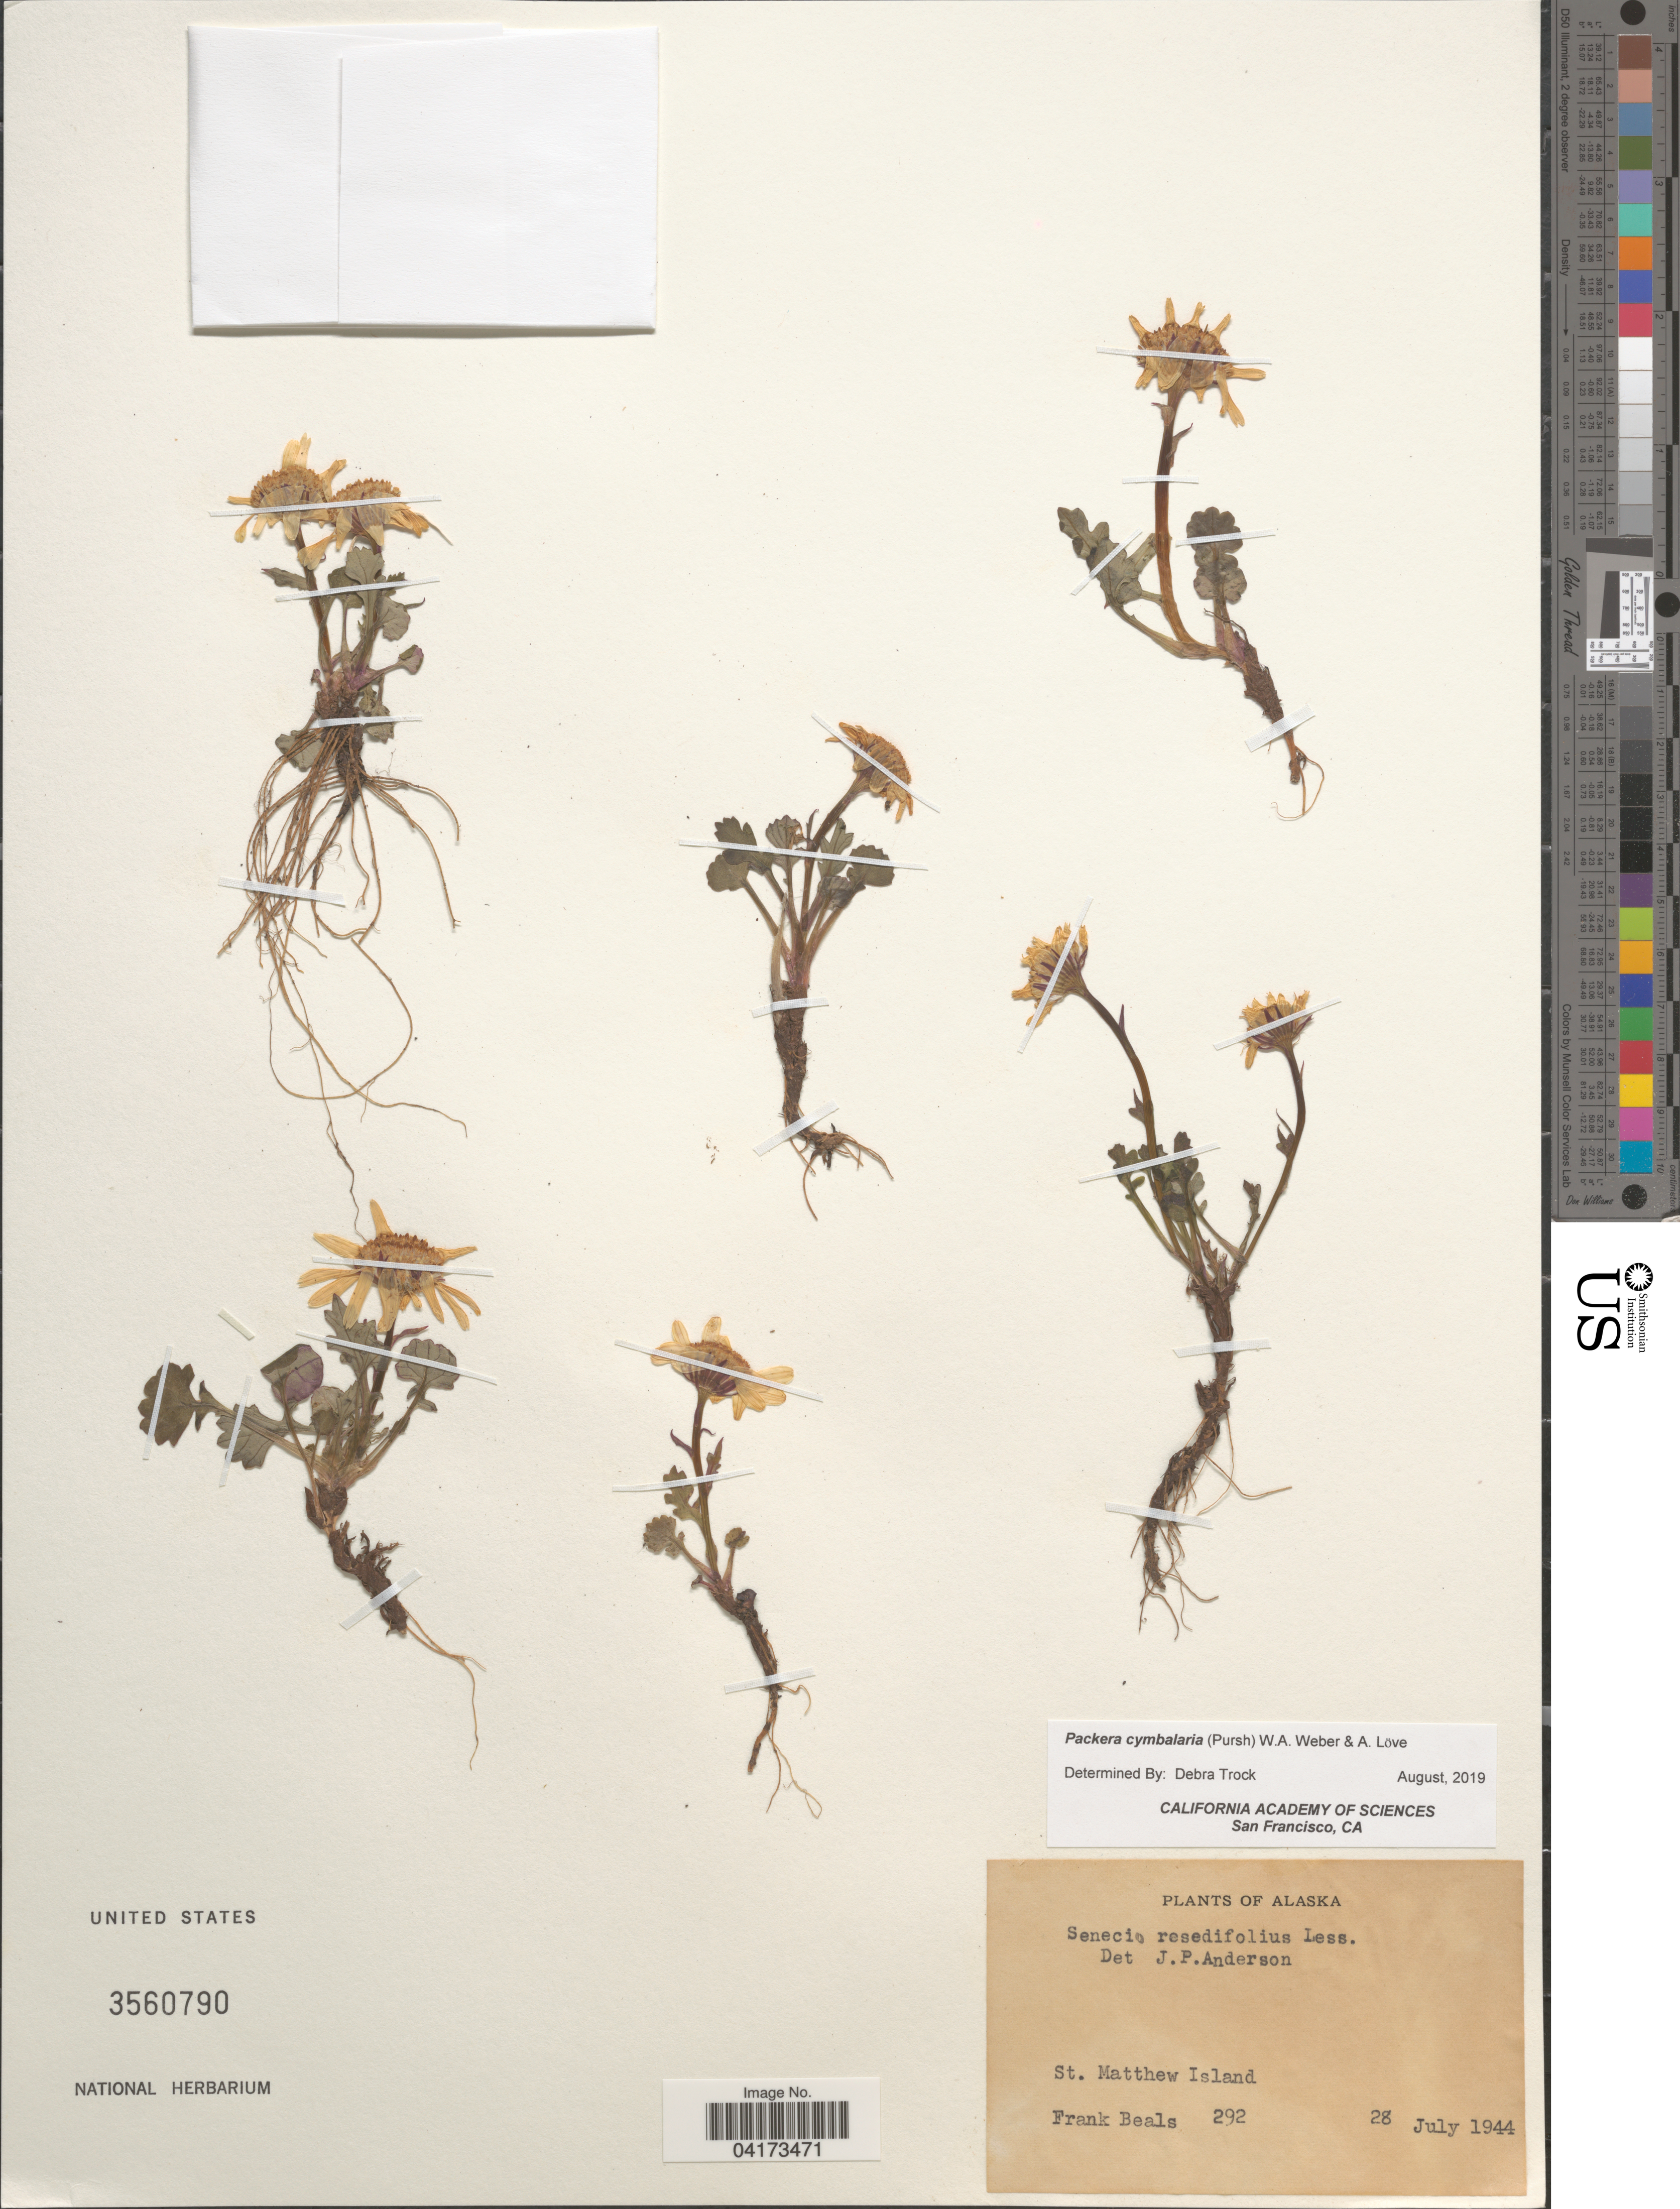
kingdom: Plantae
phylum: Tracheophyta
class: Magnoliopsida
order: Asterales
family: Asteraceae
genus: Packera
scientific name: Packera cymbalaria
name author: (Pursh) W.A. Weber & Á. Löve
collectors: F. Beals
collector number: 292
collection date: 1944-07-28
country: United States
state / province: Alaska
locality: St. Matthew Island.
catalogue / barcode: US 3560790